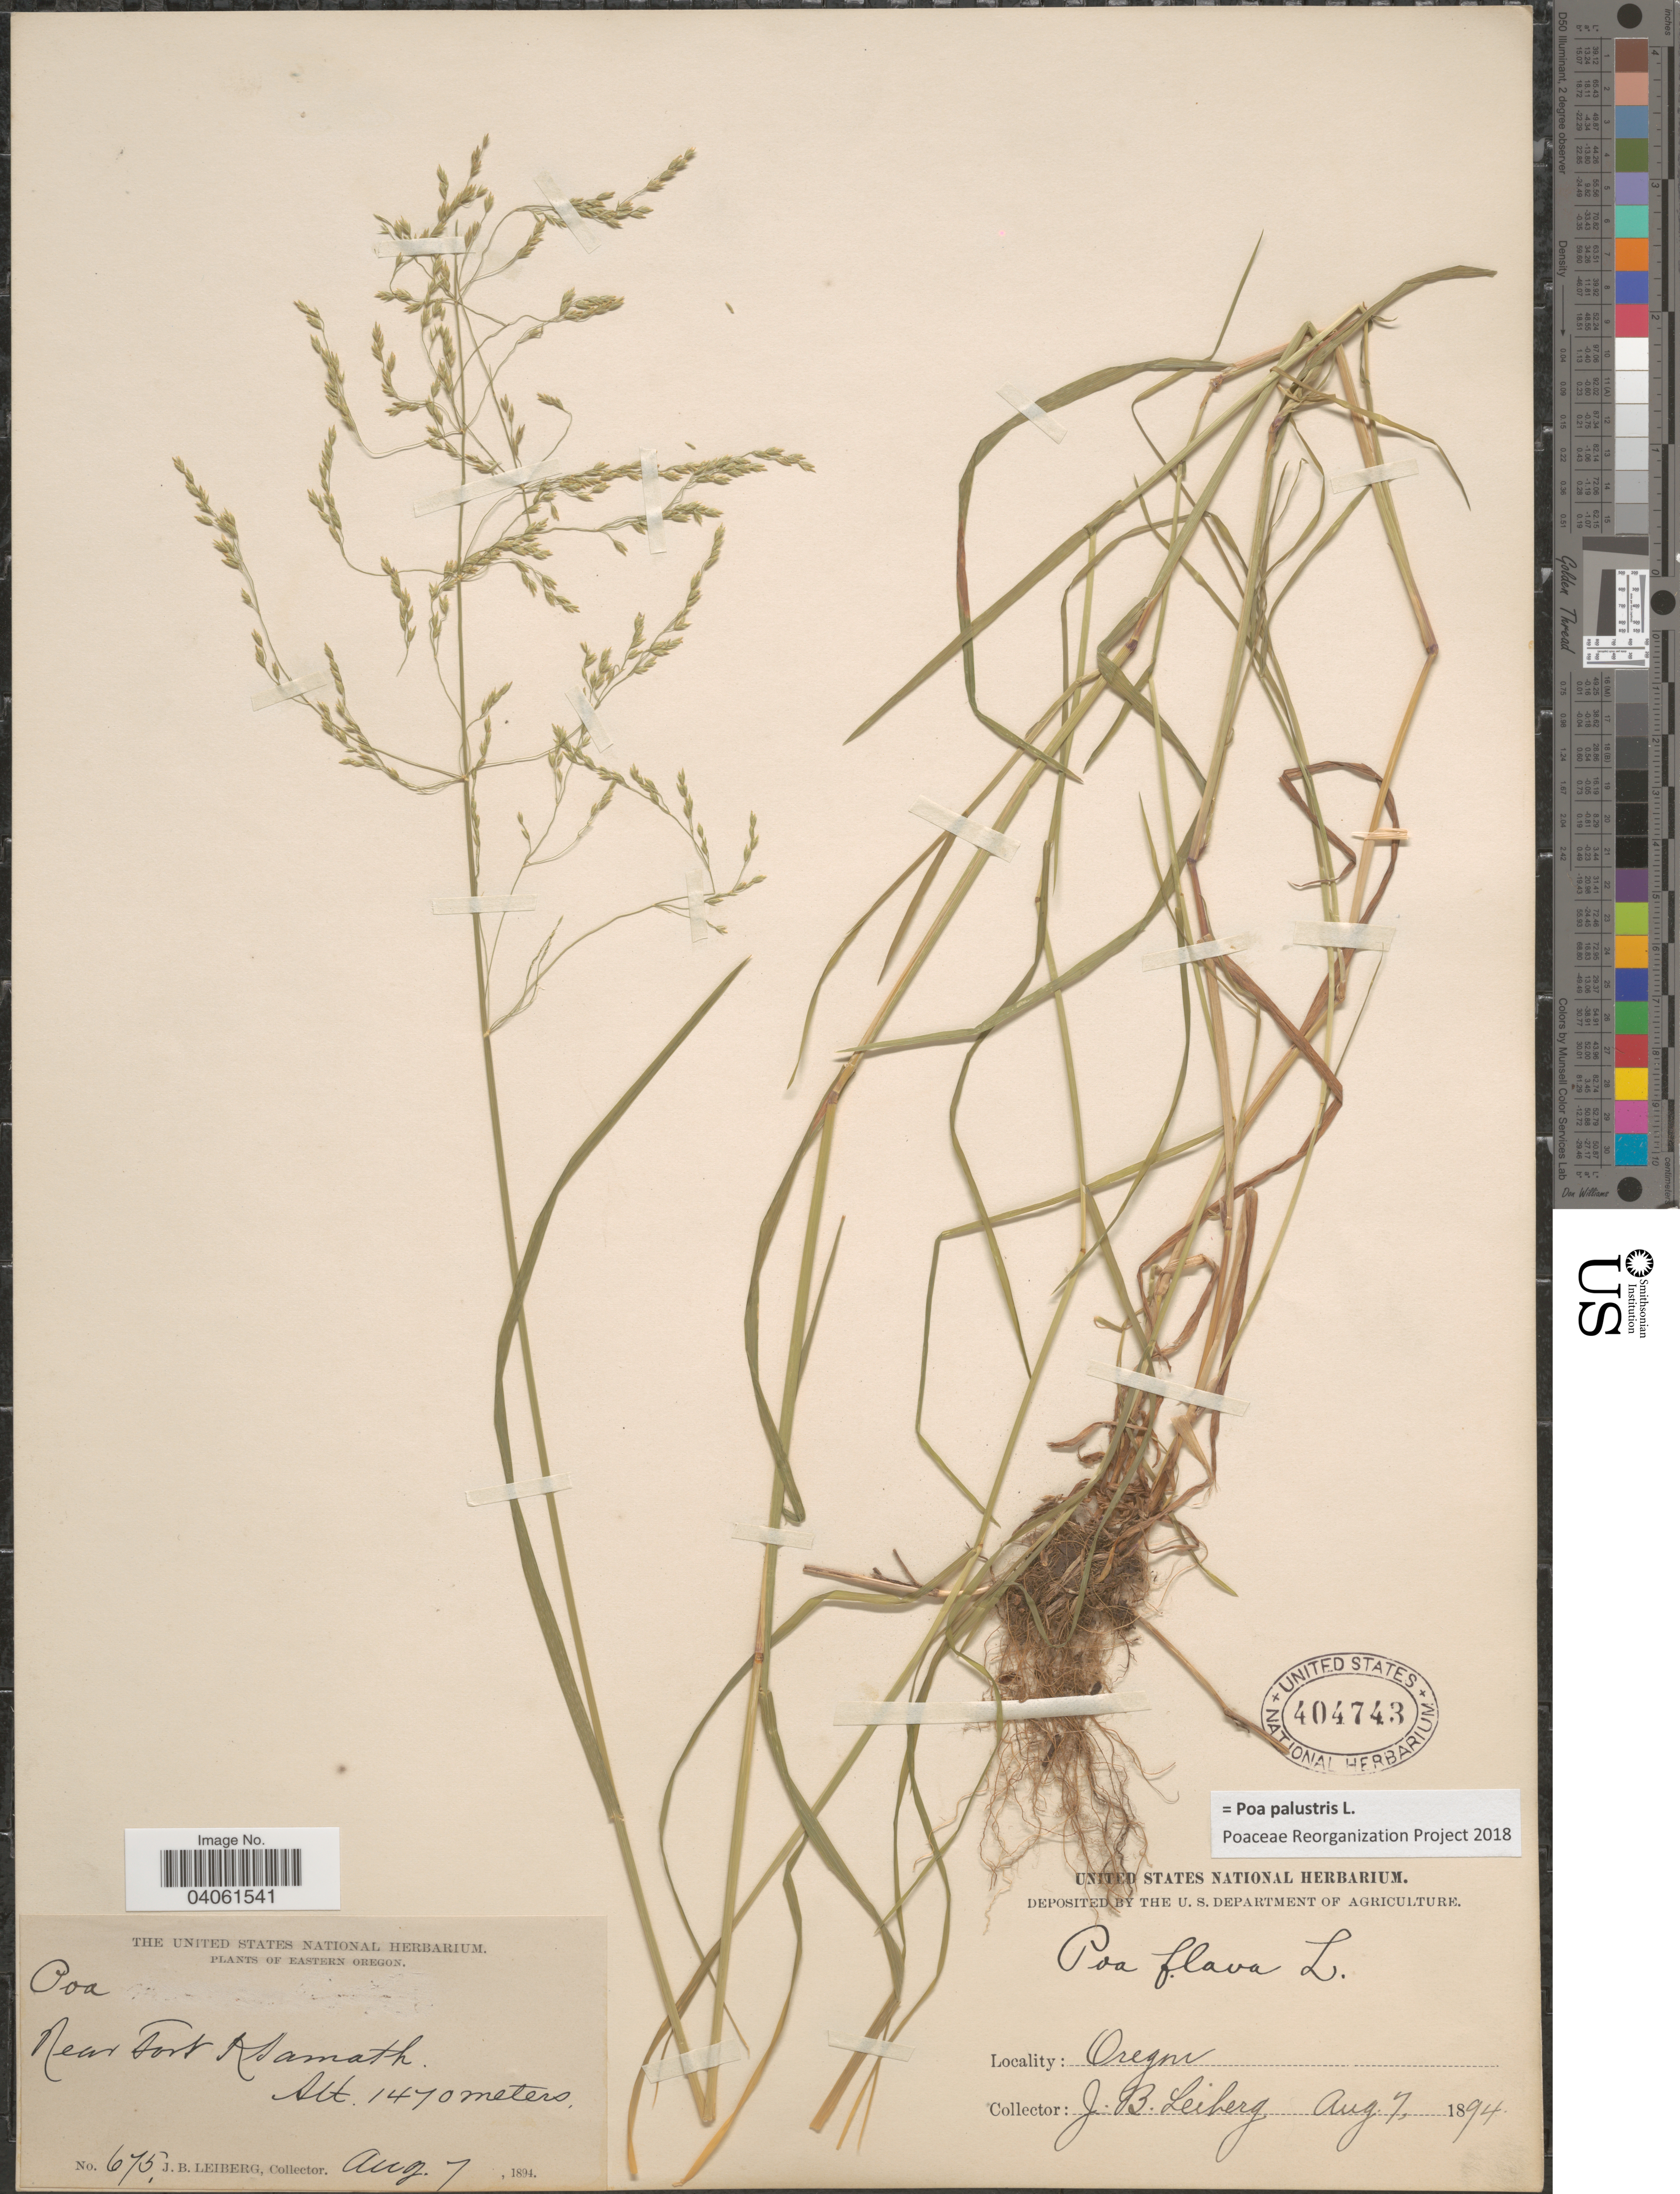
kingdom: Plantae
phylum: Tracheophyta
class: Liliopsida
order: Poales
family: Poaceae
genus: Poa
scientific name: Poa palustris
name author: L.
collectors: J. B. Leiberg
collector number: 675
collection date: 1894-08-07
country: United States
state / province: Oregon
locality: Eastern Oregon. Near Fort Klamath.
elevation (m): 1470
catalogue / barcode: US 404743